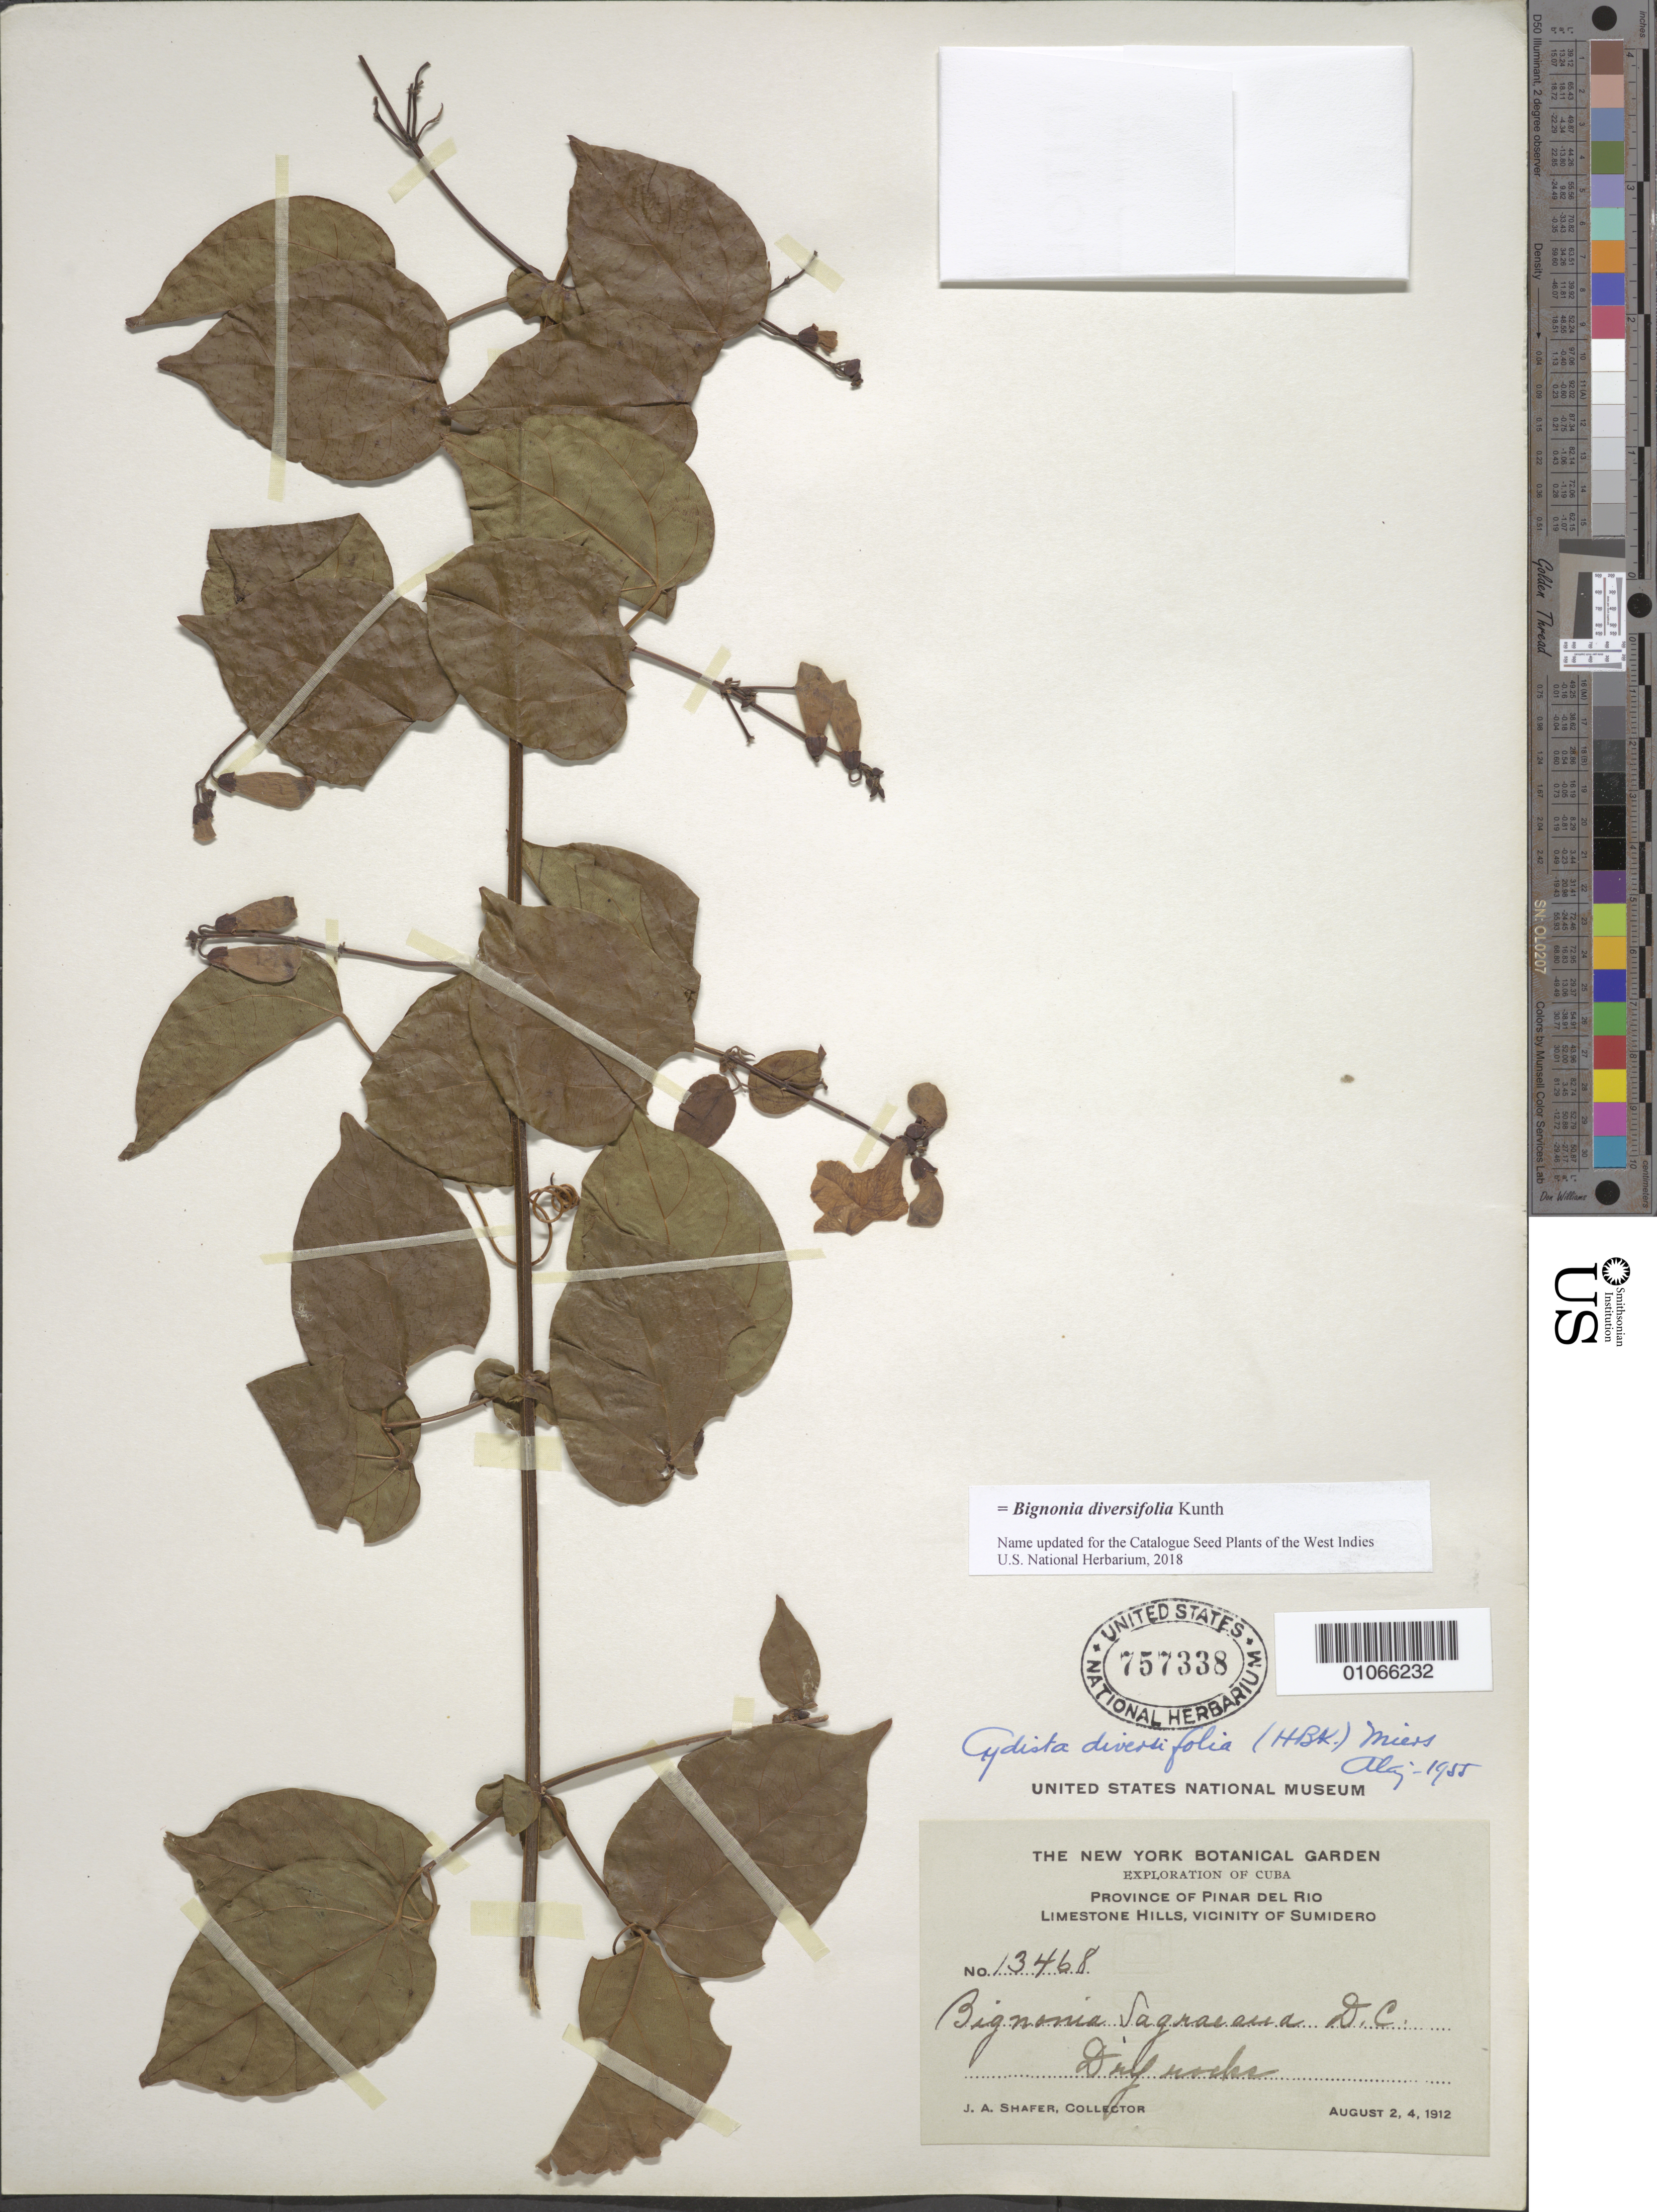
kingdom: Plantae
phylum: Tracheophyta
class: Magnoliopsida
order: Lamiales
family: Bignoniaceae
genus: Bignonia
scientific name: Bignonia diversifolia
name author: Kunth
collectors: J. A. Shafer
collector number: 13468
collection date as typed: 02 Aug 1912 and 04 Aug 1912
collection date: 1912-08-02,1912-08-04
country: Cuba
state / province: Pinar del Rio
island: Cuba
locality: Vicinity of Sumidero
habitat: Limestone hills. Dry rocks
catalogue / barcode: US 757338